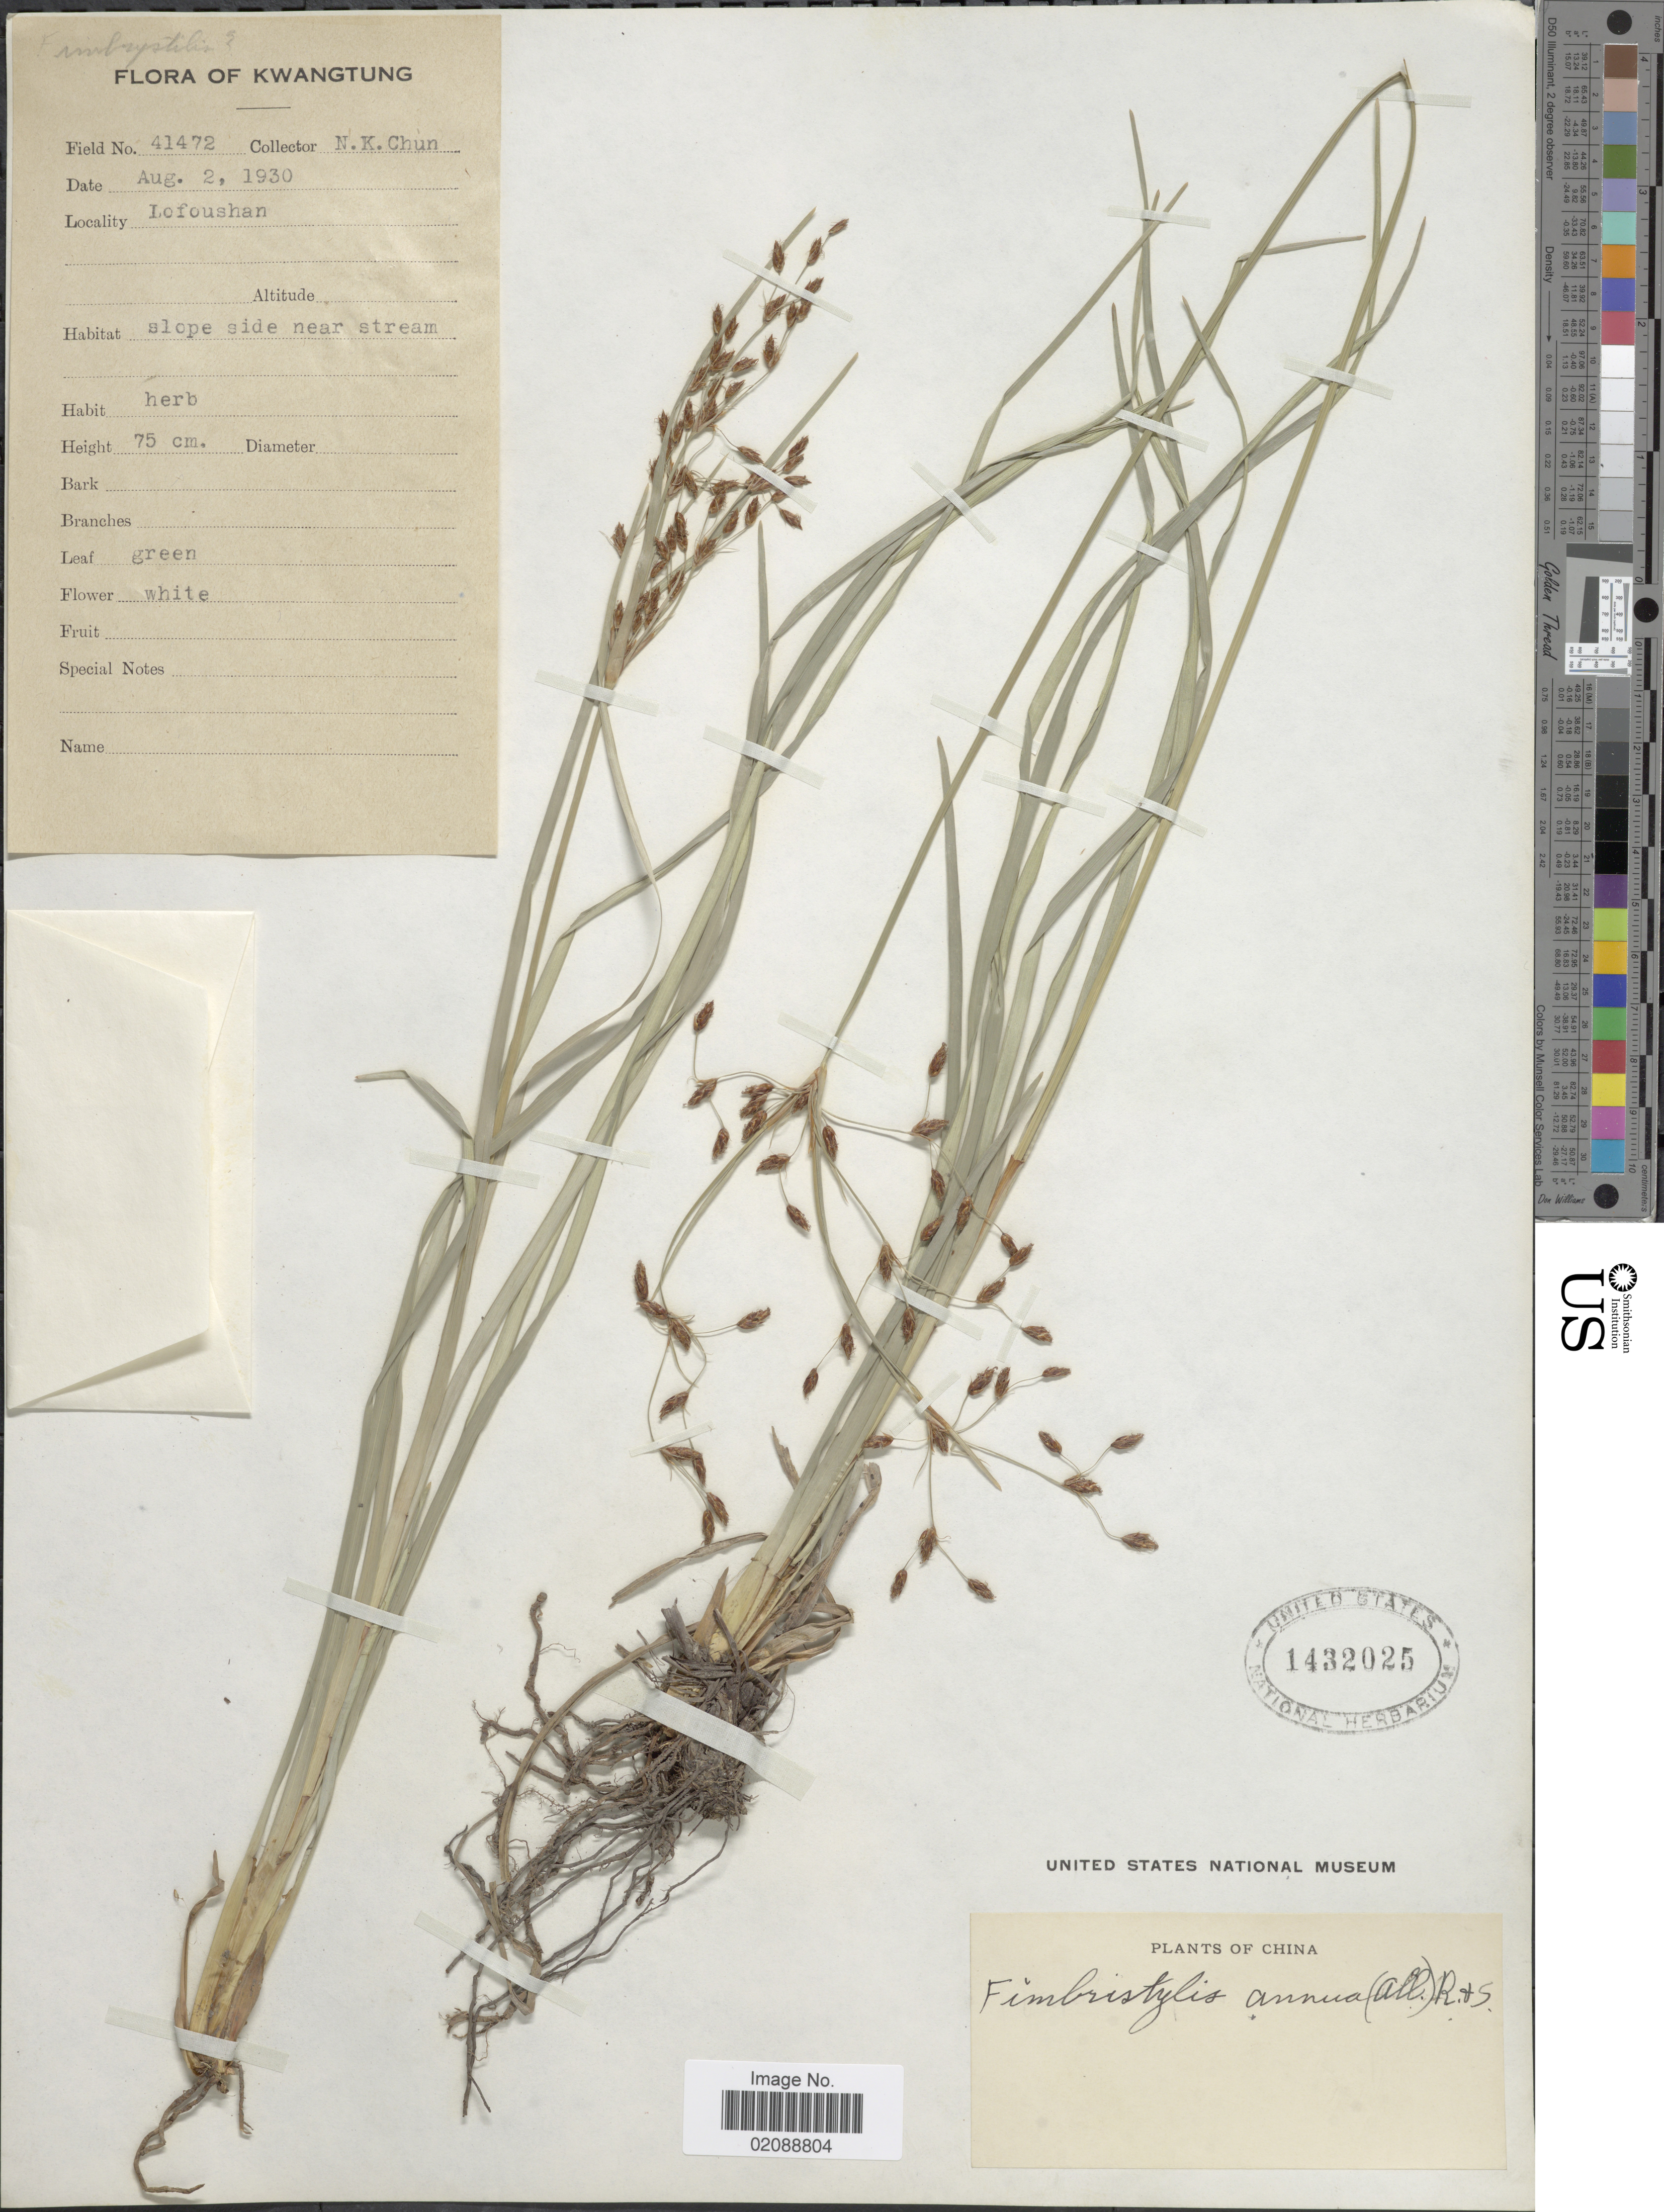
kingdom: Plantae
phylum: Tracheophyta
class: Liliopsida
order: Poales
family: Cyperaceae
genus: Fimbristylis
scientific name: Fimbristylis complanata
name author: (Retz.) Link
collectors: N. K. Chun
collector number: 41472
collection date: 1930-08-02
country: China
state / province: Guangdong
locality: Kwangtung, Lofoushan, slope side near stream.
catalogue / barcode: US 1432025